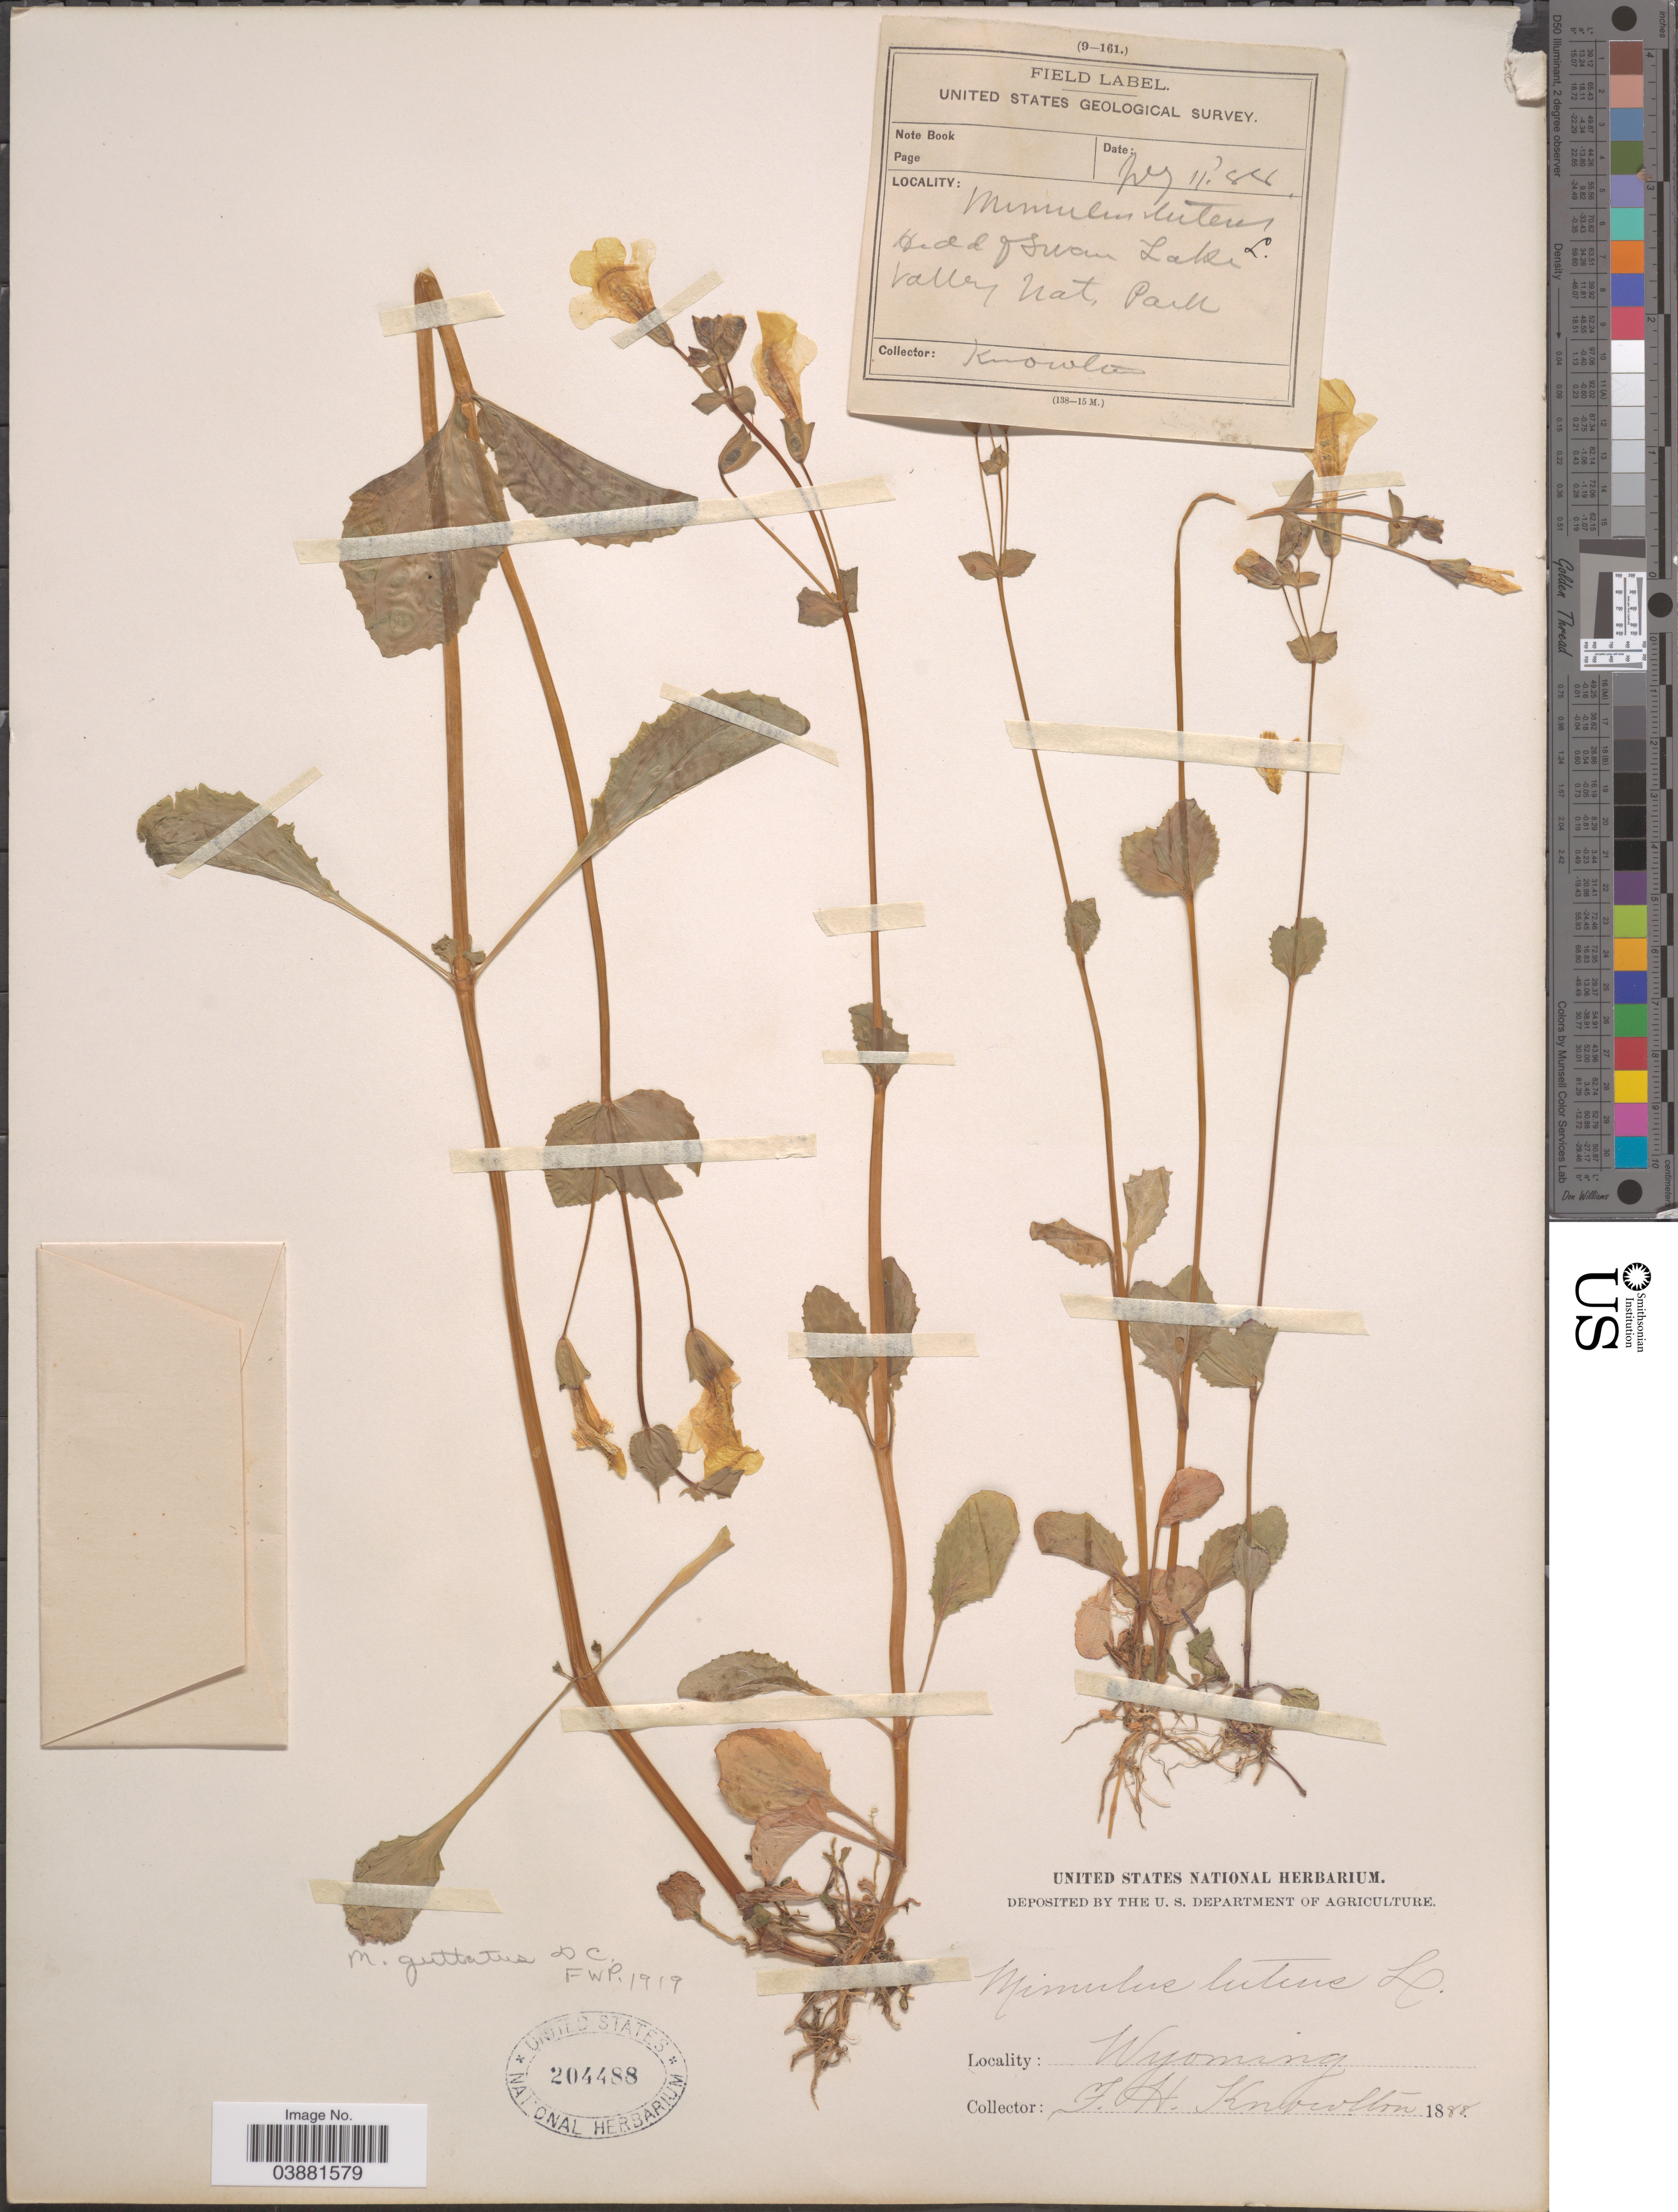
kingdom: Plantae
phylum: Tracheophyta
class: Magnoliopsida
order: Lamiales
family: Phrymaceae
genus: Mimulus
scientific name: Mimulus guttatus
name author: DC.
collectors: F. H. Knowlton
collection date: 1888-07-11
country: United States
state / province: Wyoming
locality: Head of Swan Lake, Valley Nat. Park.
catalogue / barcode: US 204488